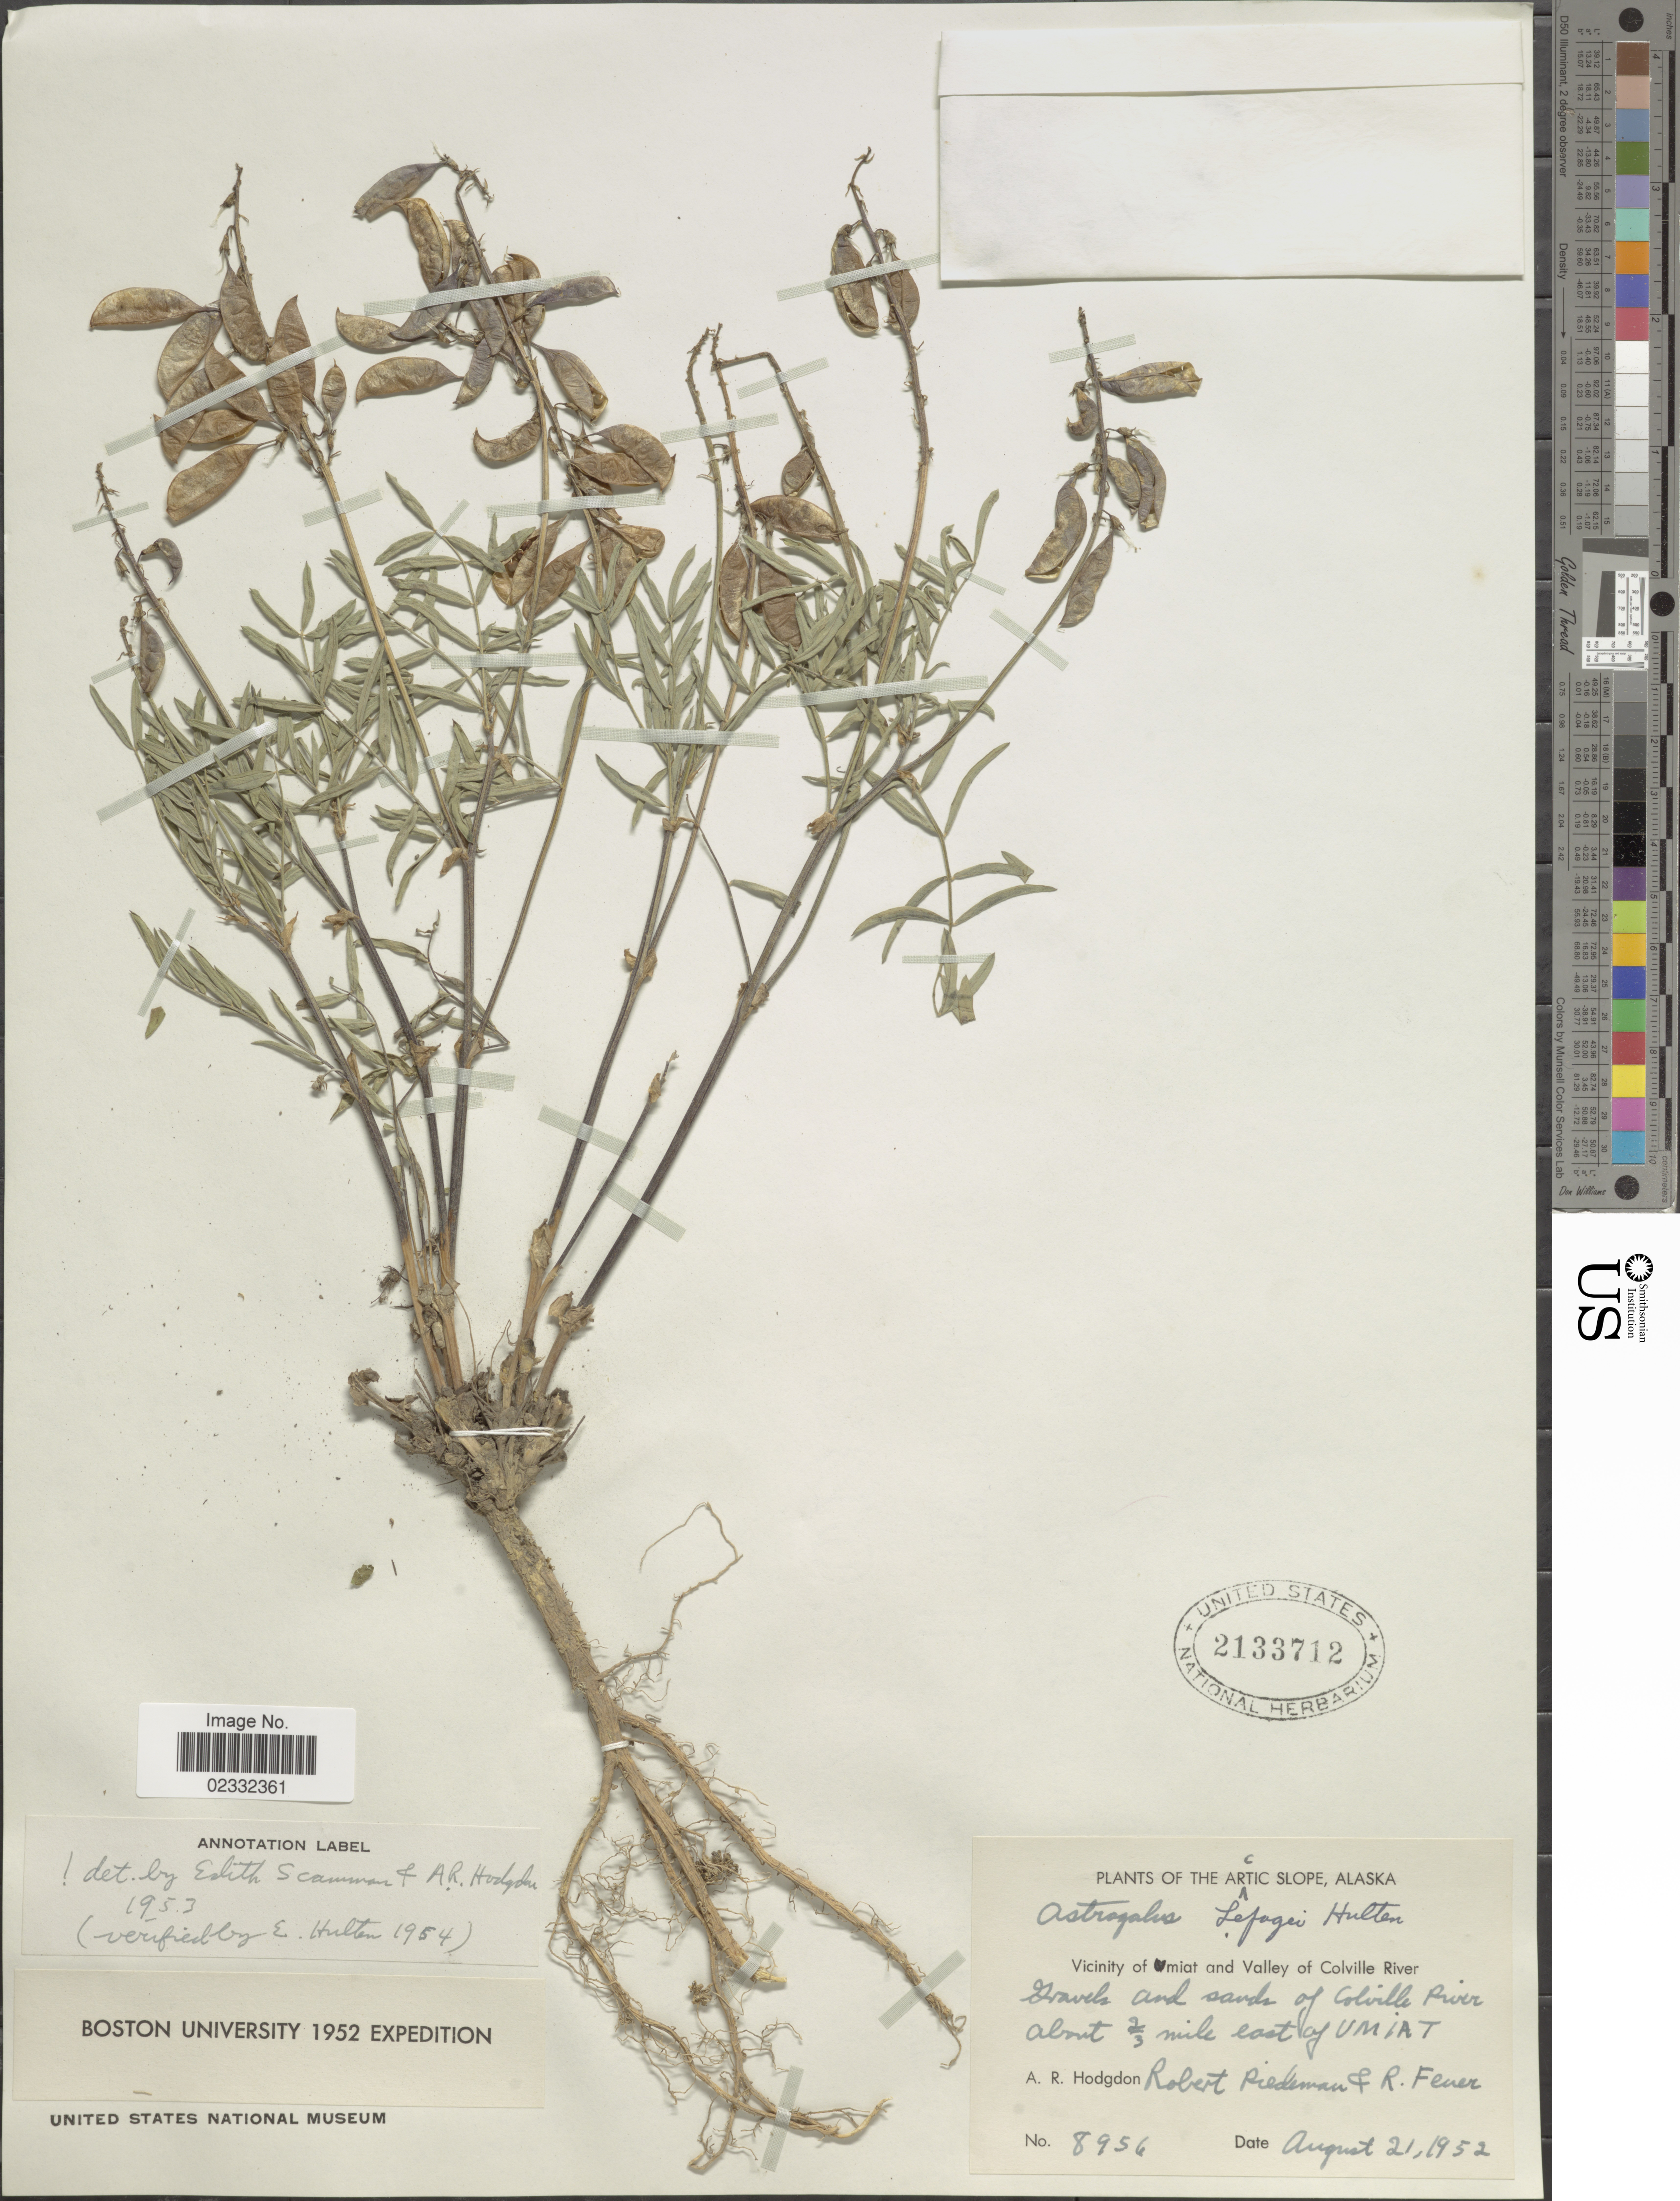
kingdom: Plantae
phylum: Tracheophyta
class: Magnoliopsida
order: Fabales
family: Fabaceae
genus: Astragalus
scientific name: Astragalus lepagei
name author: Hultén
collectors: A. R. Hodgdon, R. Riedeman & R. Feuer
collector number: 8954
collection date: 1952-08-21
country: United States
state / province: Alaska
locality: Vicinity of Umiat and Valley of Colville River. Gravels and sands of Colville River about 2/3 mile east of Umiat.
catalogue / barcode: US 2133712